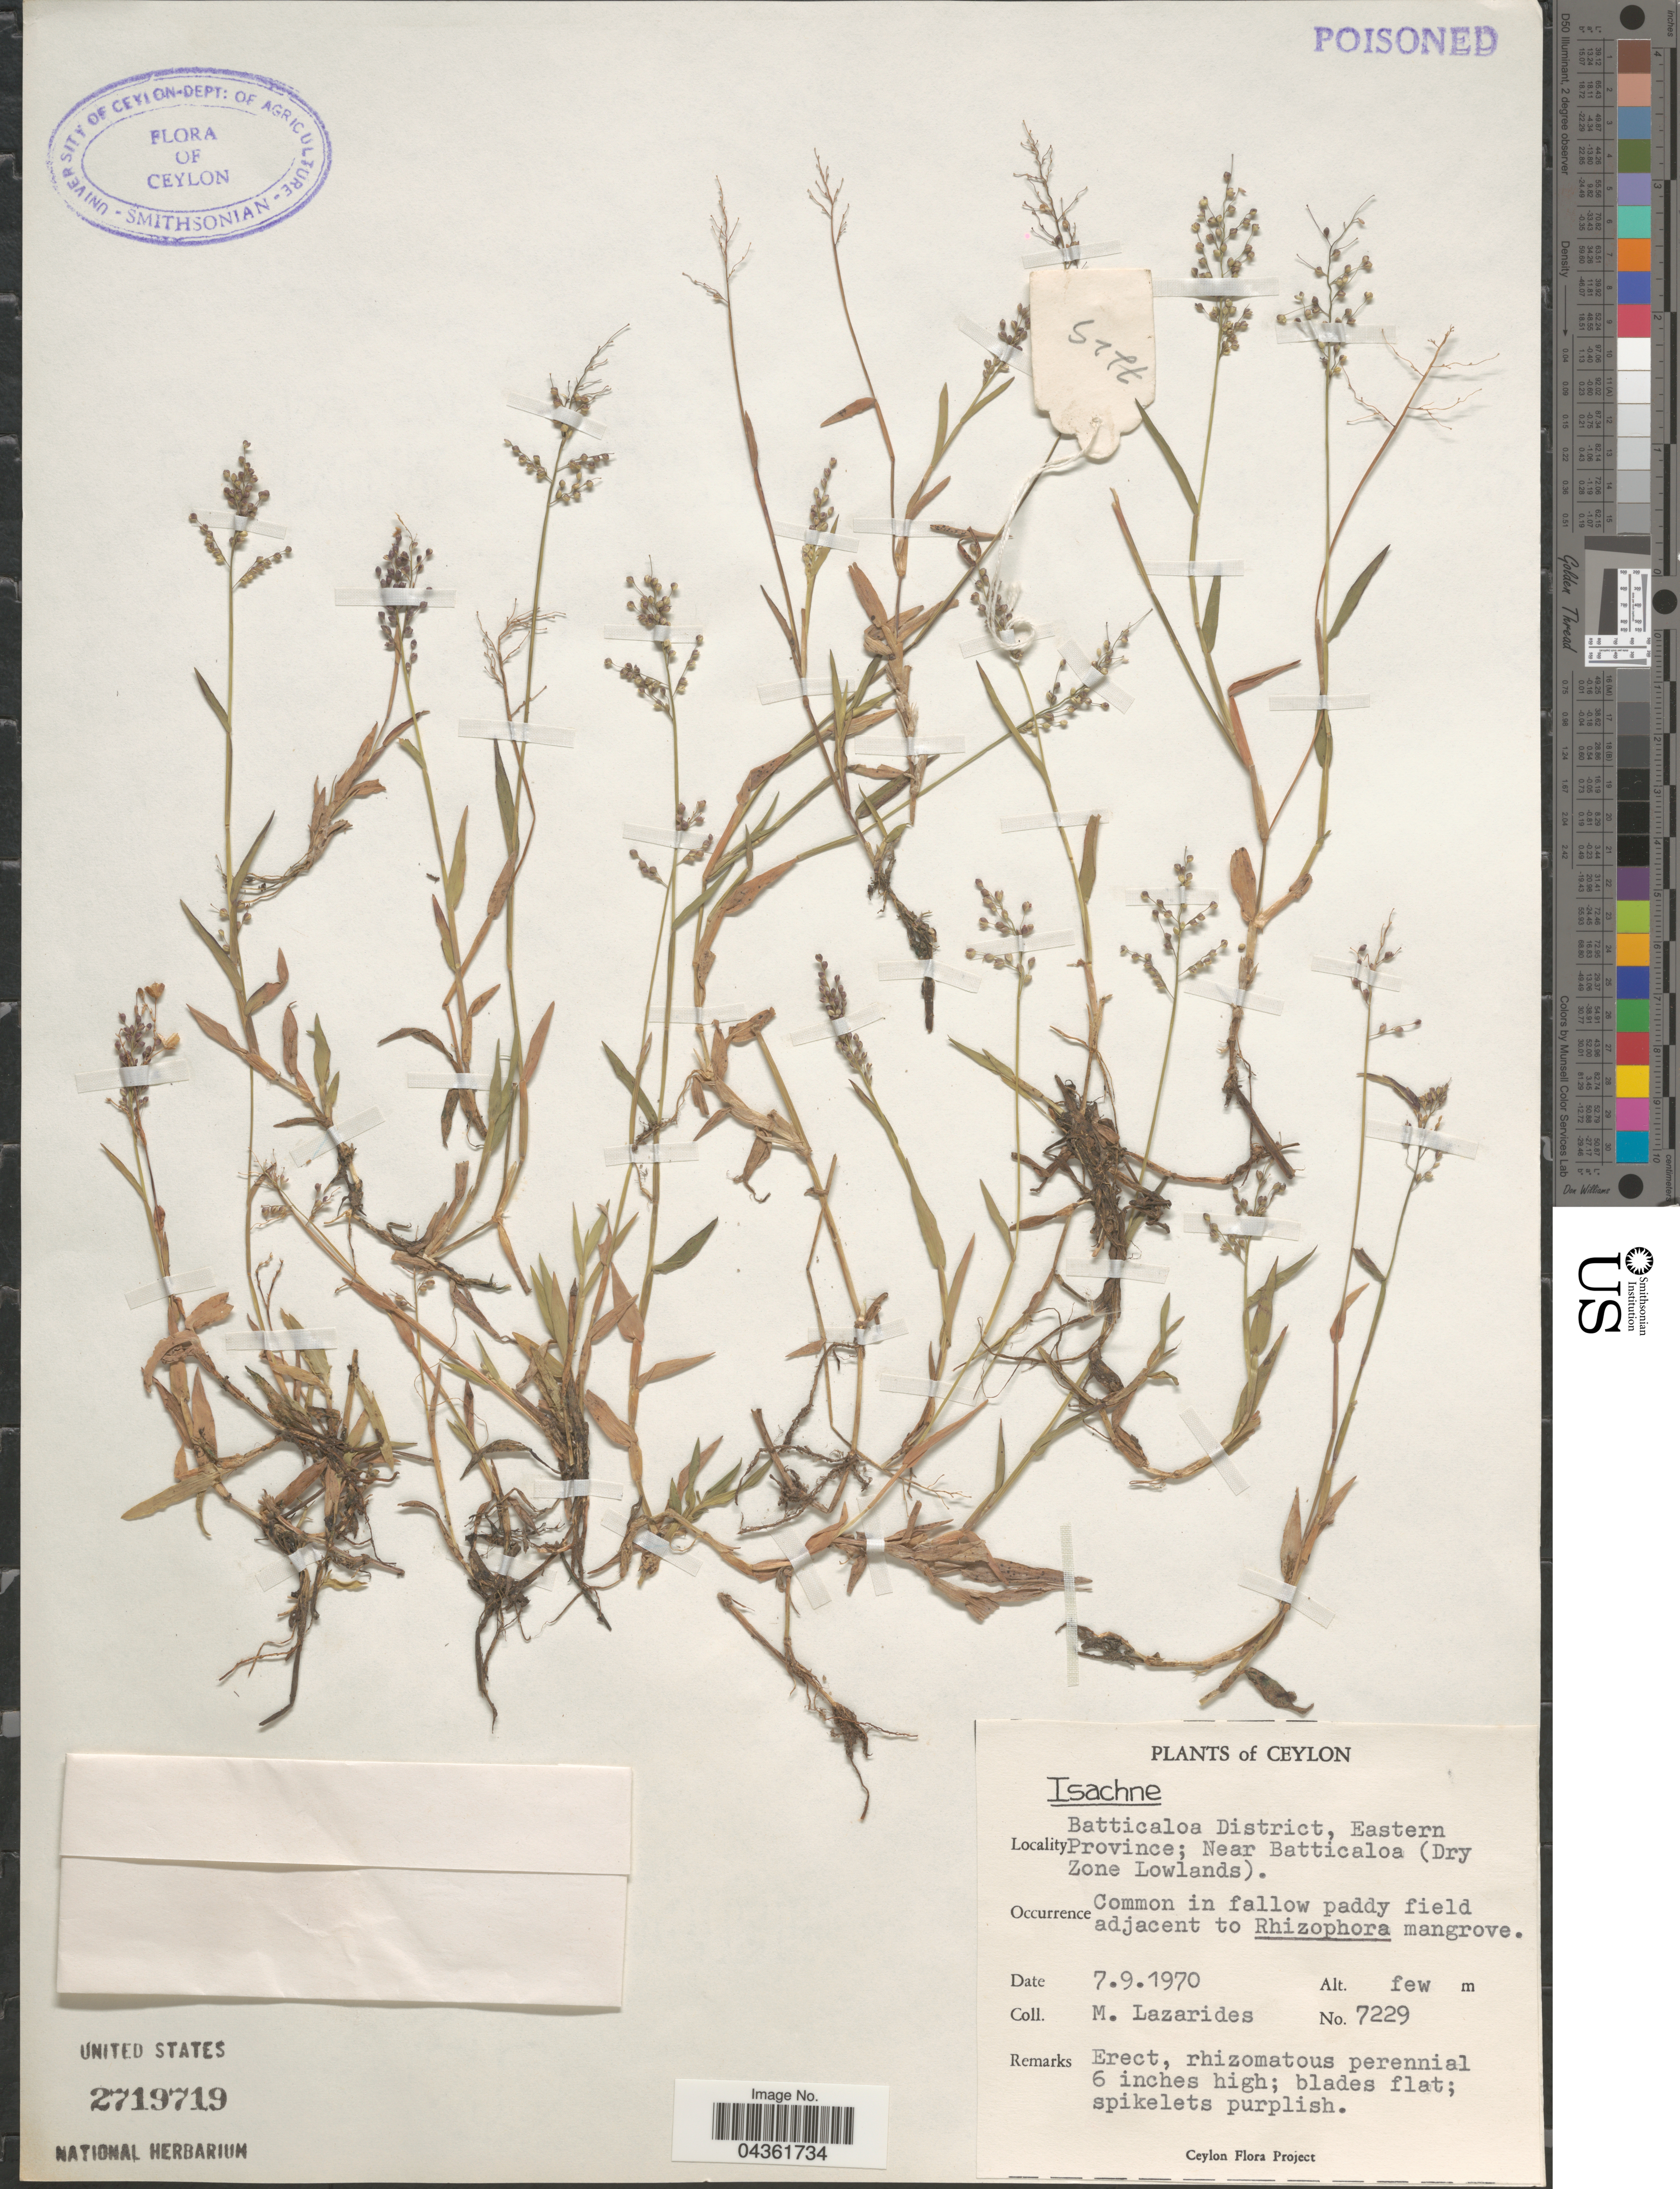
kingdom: Plantae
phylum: Tracheophyta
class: Liliopsida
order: Poales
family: Poaceae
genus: Isachne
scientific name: Isachne sp.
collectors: M. Lazarides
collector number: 7229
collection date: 1970-09-07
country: Sri Lanka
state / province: Eastern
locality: Ceylon. Batticaloa District; Near Batticaloa (Dry Zone Lowlands).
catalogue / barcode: US 2719719